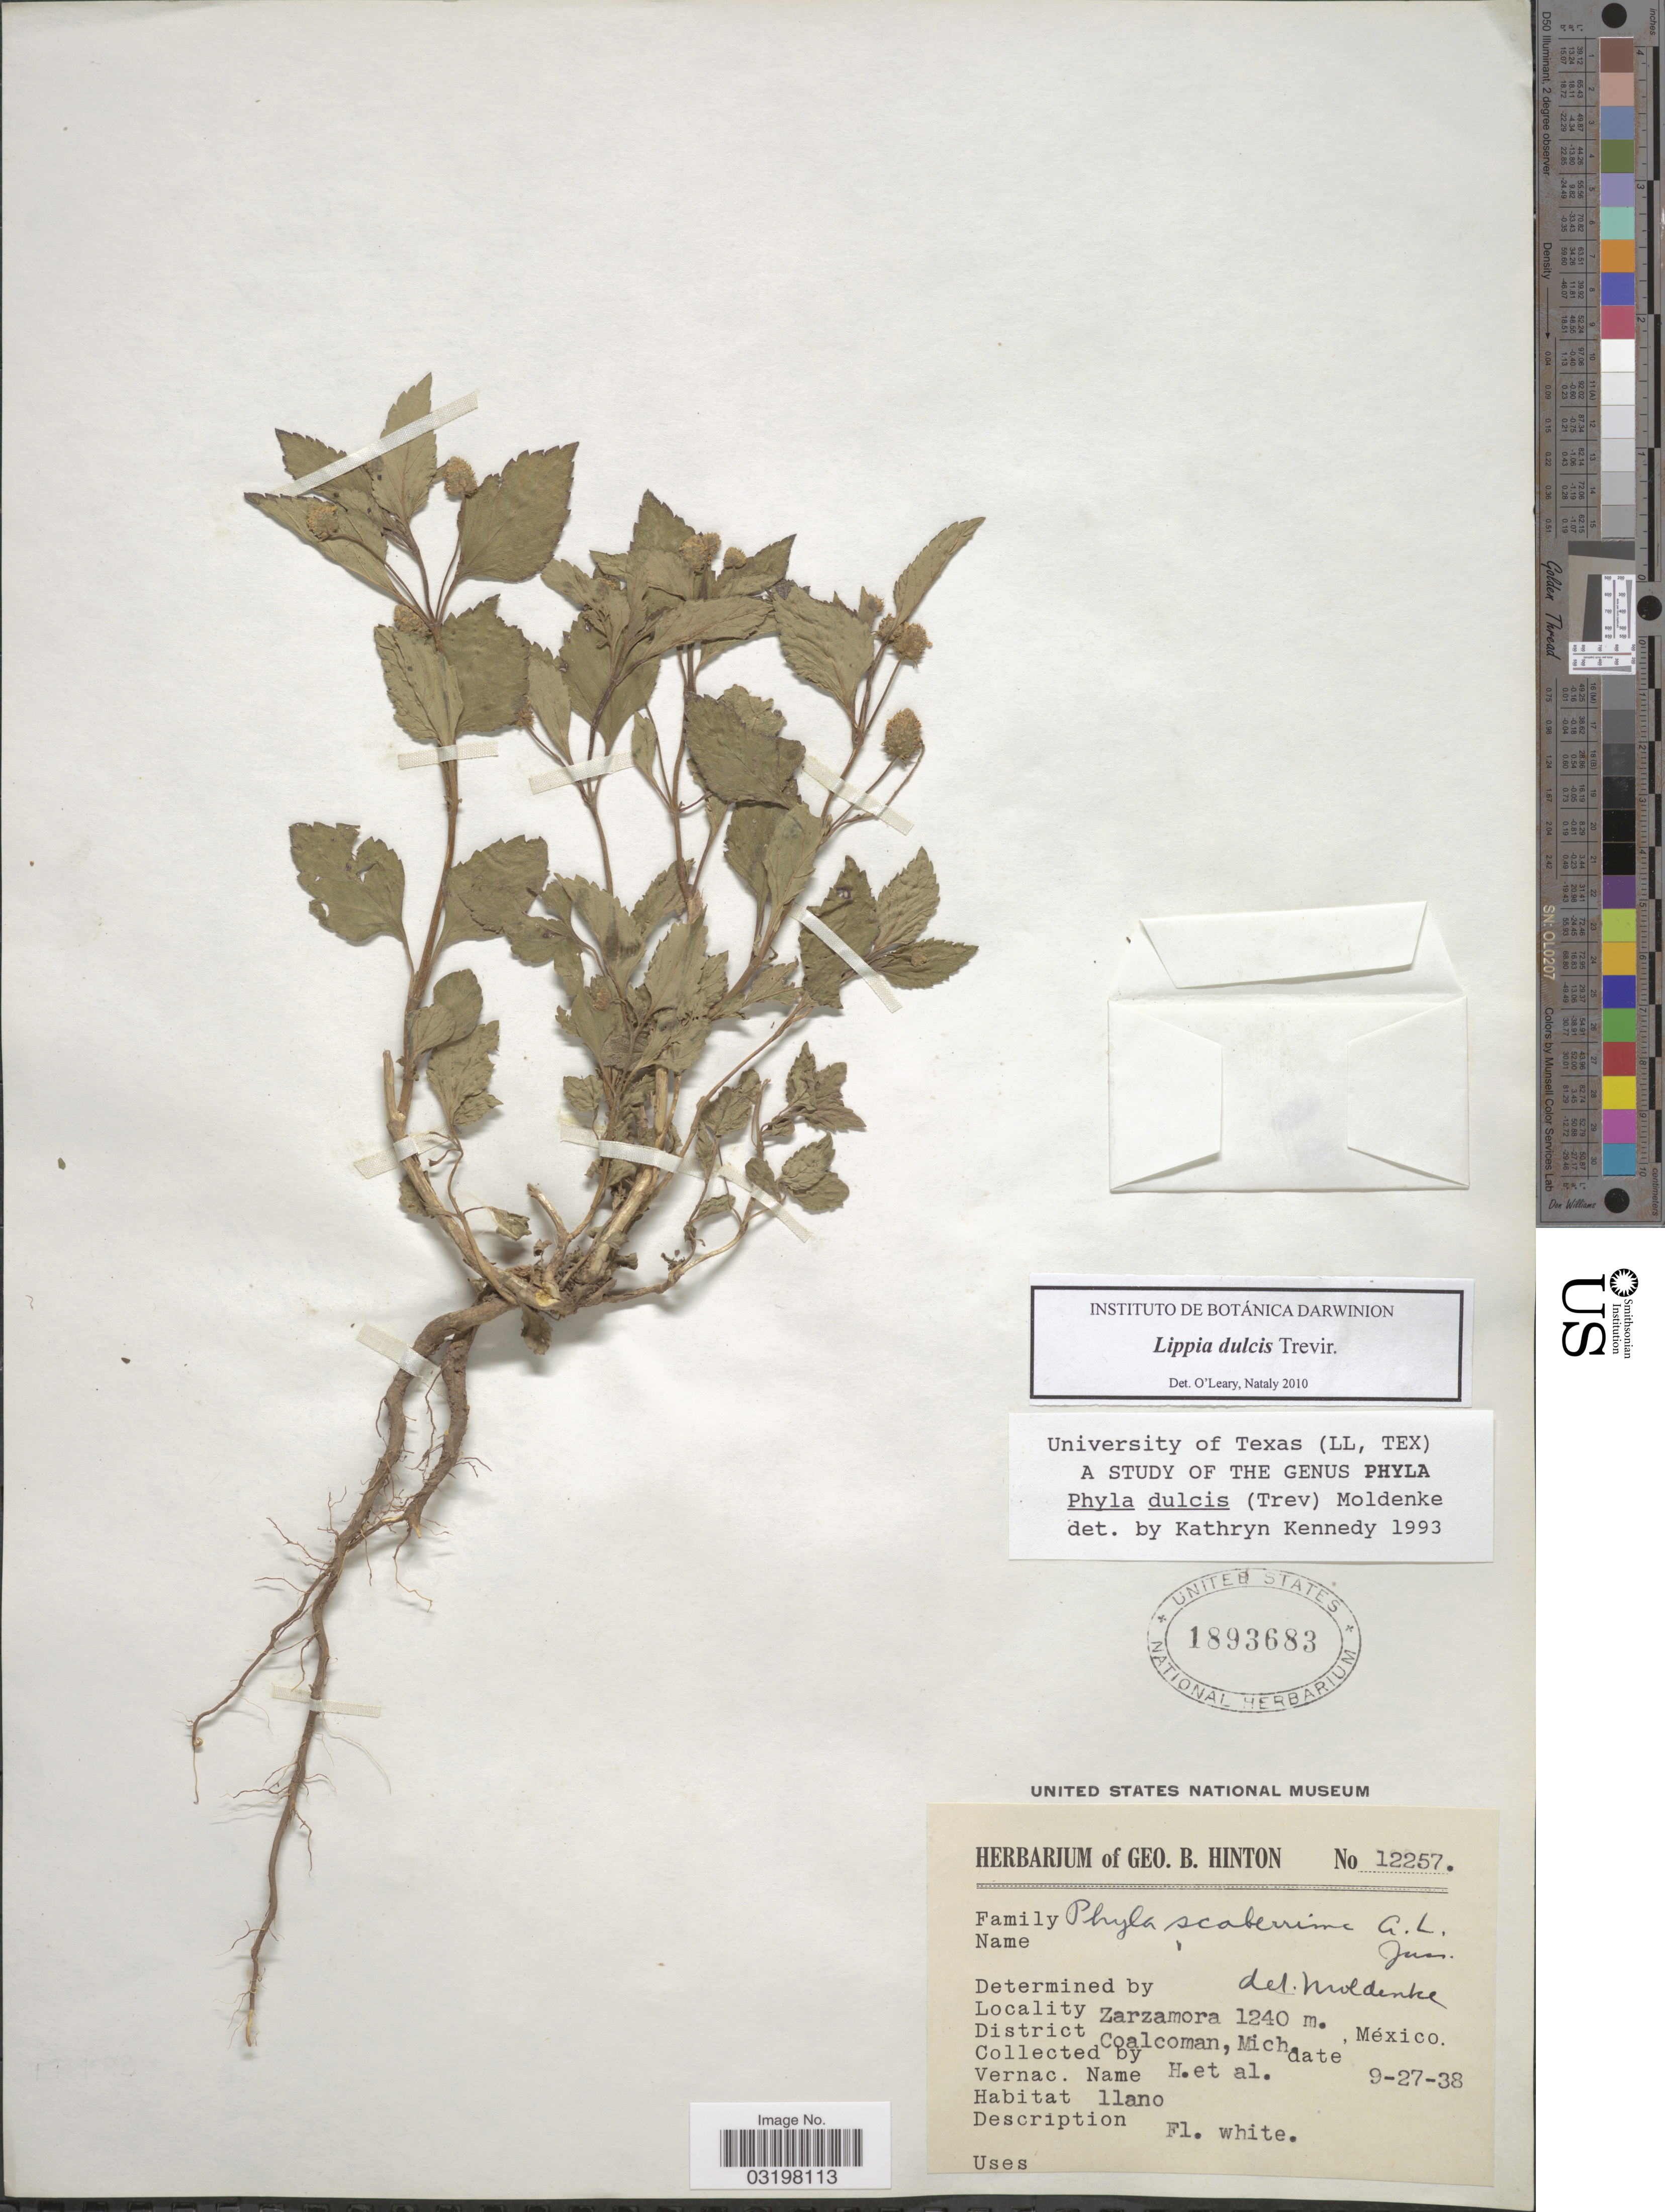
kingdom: Plantae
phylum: Tracheophyta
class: Magnoliopsida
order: Lamiales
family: Verbenaceae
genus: Lippia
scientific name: Lippia dulcis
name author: Trevis.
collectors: G. B. Hinton & et al.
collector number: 12257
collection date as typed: Transcribed d/m/y: 27/9/38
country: Mexico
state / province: Michoacán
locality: Zarzamora. District Coalcoman, Mich. Llano.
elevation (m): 1240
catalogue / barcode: US 1893683